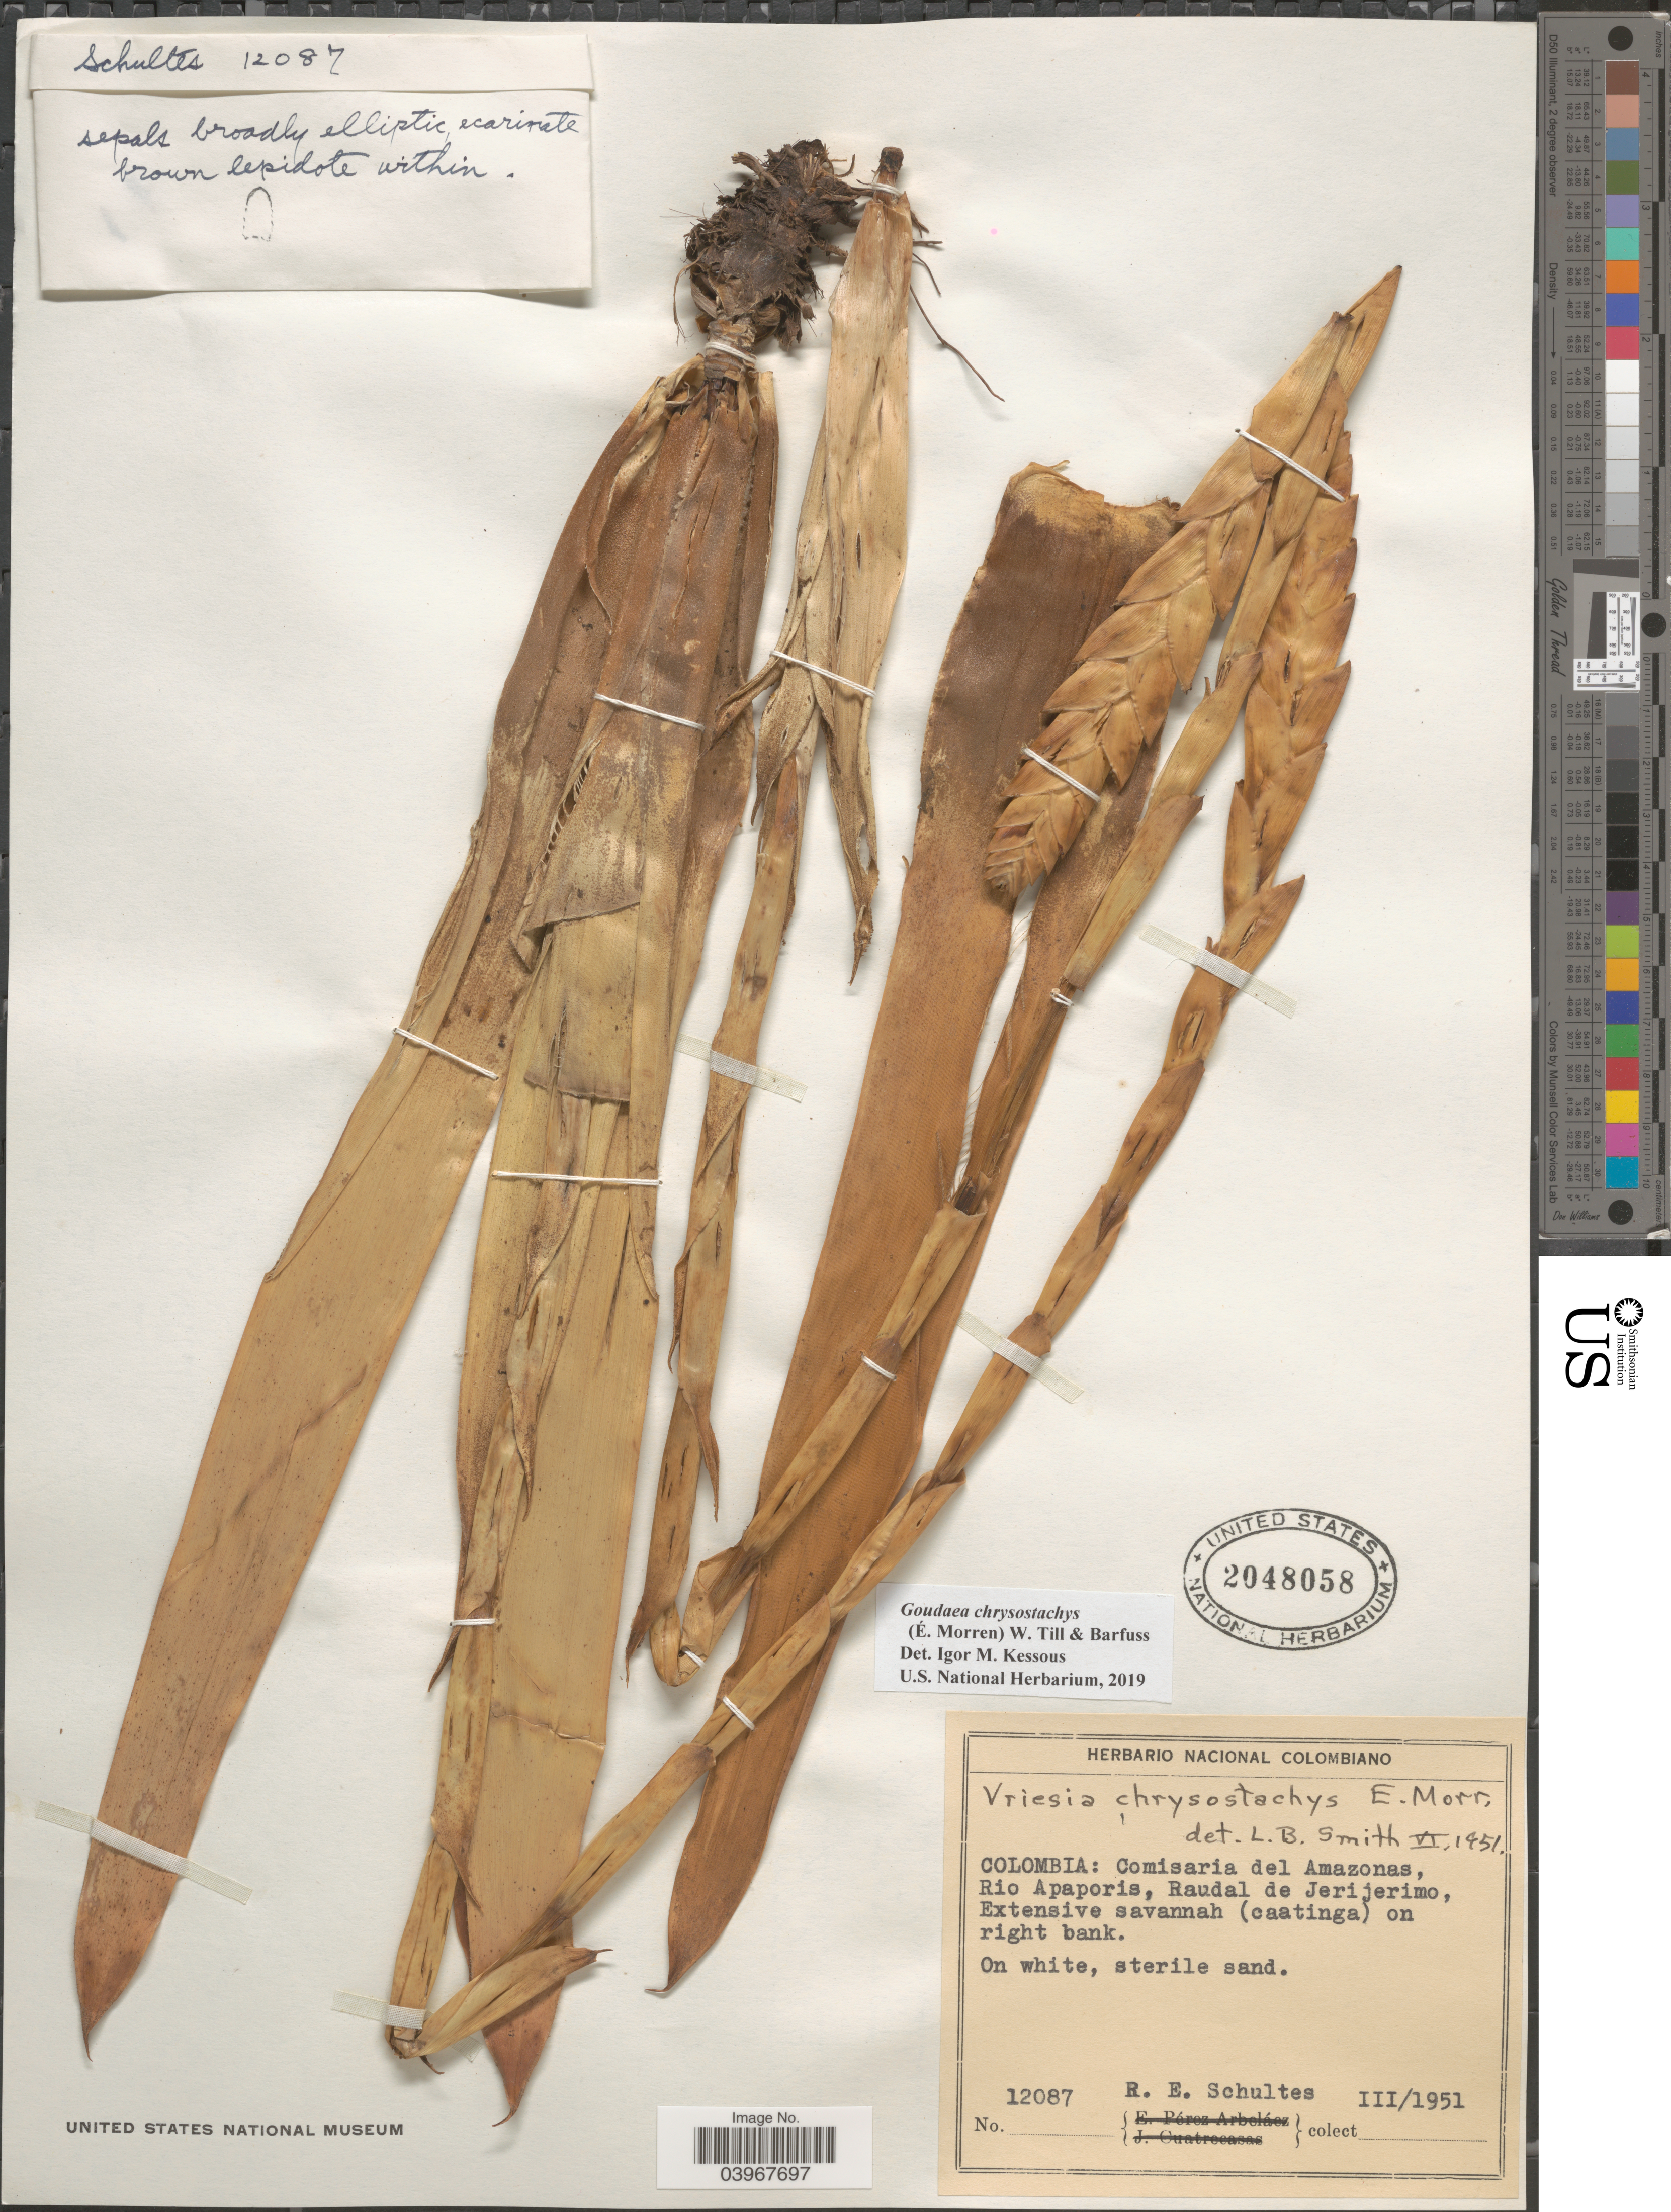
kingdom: Plantae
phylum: Tracheophyta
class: Liliopsida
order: Poales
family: Bromeliaceae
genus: Goudaea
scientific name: Goudaea chrysostachys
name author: (É. Morren) W. Till & Barfuss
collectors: R. E. Schultes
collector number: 12087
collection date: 1951-03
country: Colombia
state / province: Amazônas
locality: Comisaria del Amazonas, Rio Apaporis, Raudal de Jerijerimo, Extensive savannah (caatinga) on right bank.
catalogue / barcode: US 2048058